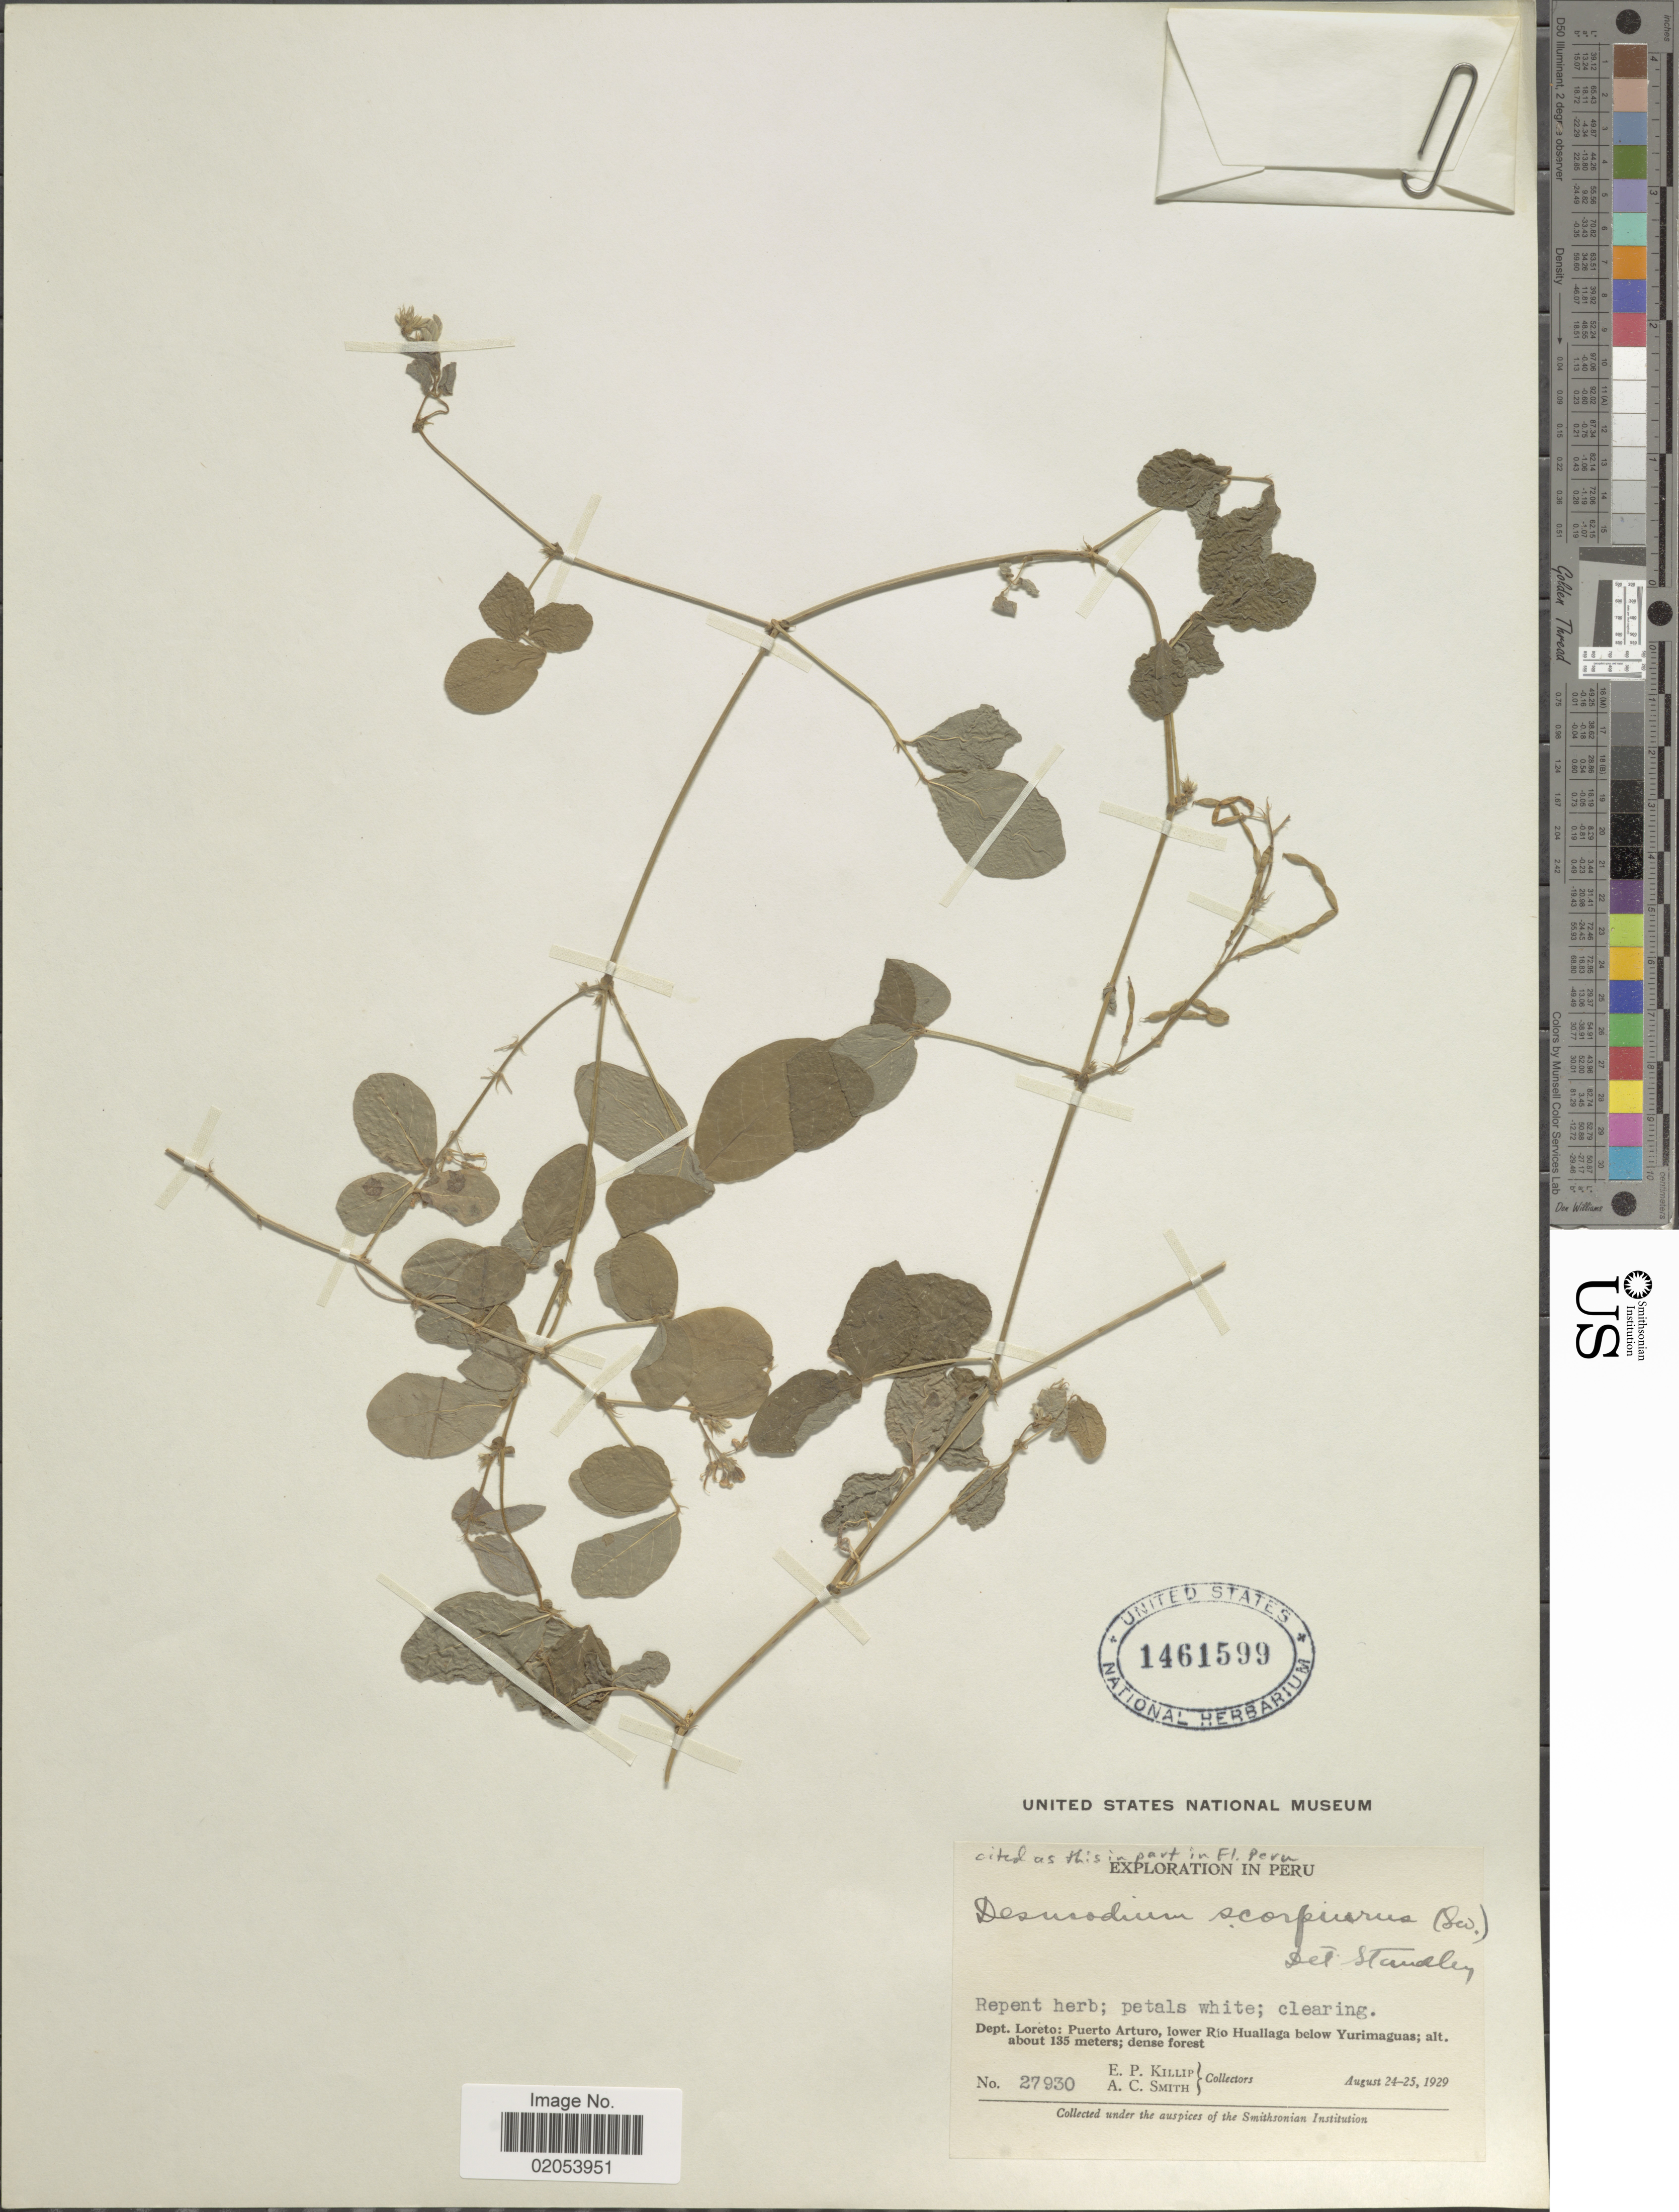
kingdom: Plantae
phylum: Tracheophyta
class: Magnoliopsida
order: Fabales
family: Fabaceae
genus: Desmodium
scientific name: Desmodium scorpiurus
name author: (Sw.) Desv. ex DC.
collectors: E. P. Killip & A. C. Smith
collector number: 27930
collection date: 1929-08-24/1929-08-25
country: Peru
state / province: Loreto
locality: Puerto Arturo, lower Rio Huallaga below Yurimaguas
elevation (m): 135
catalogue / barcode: US 1461599